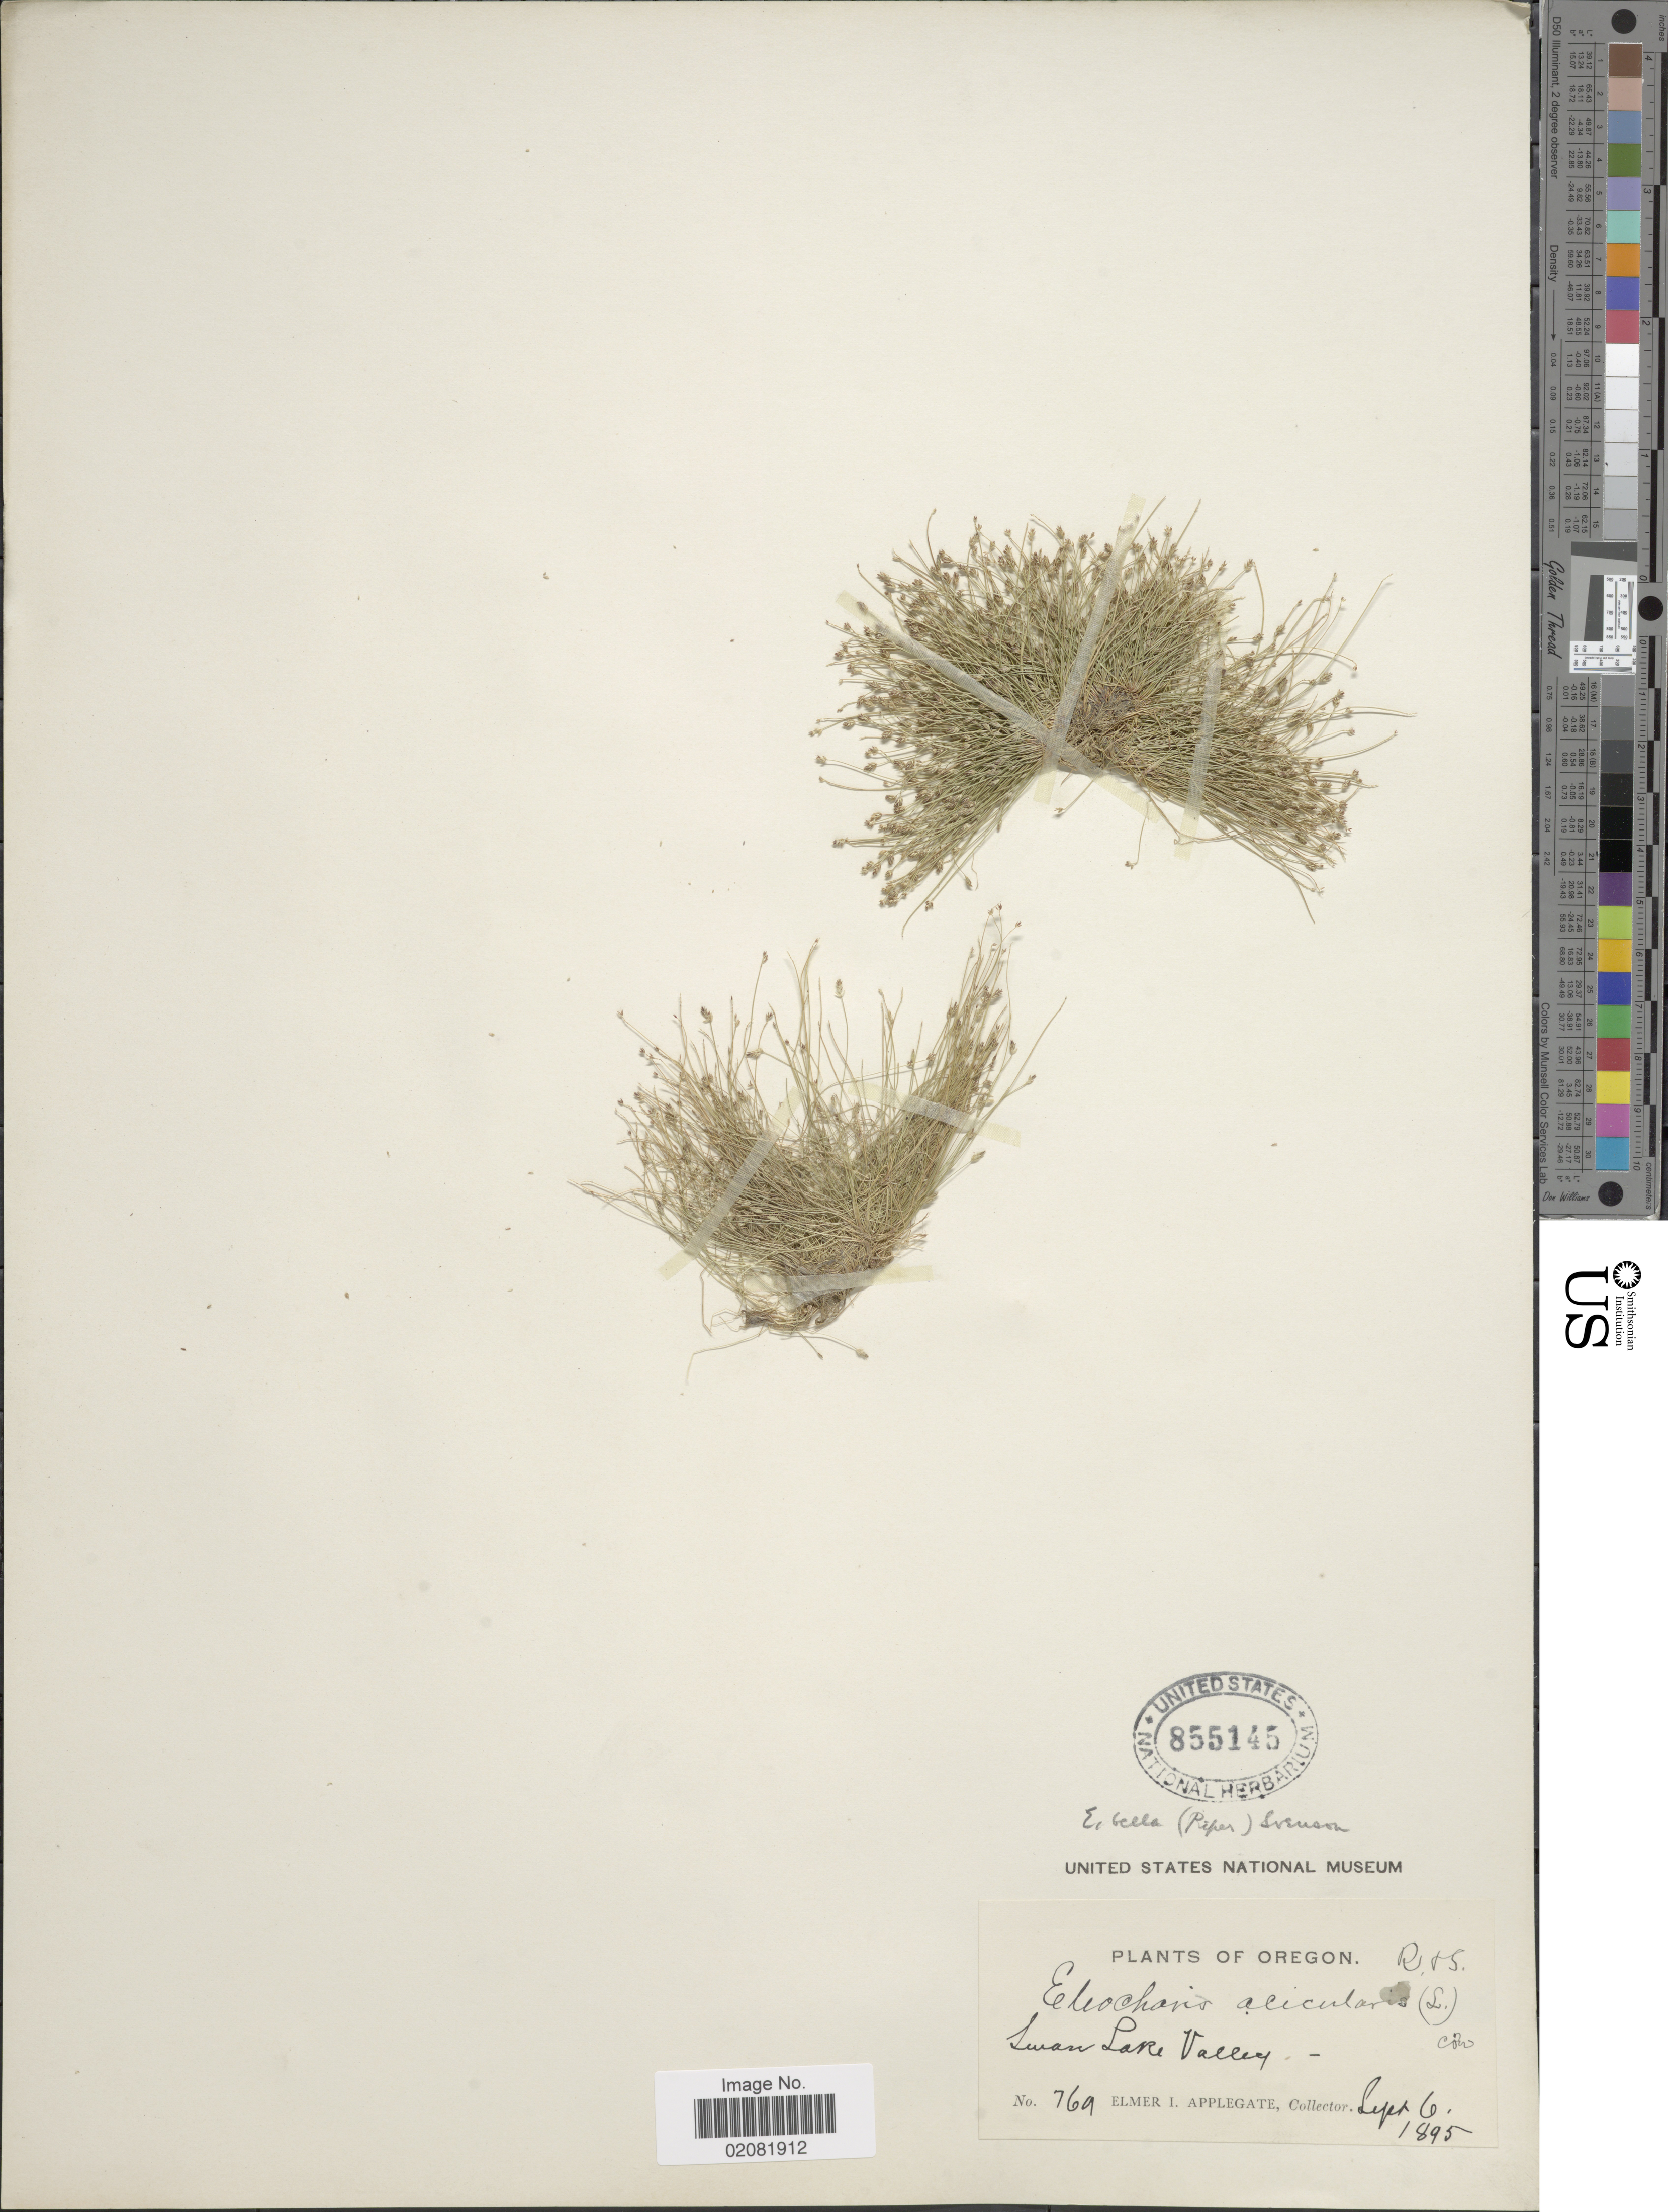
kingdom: Plantae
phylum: Tracheophyta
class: Liliopsida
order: Poales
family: Cyperaceae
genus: Eleocharis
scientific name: Eleocharis bella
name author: (Piper) Svenson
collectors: E. I. Applegate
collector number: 769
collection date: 1895-09-06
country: United States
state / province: Oregon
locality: Swan Lake Valley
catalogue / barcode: US 855145